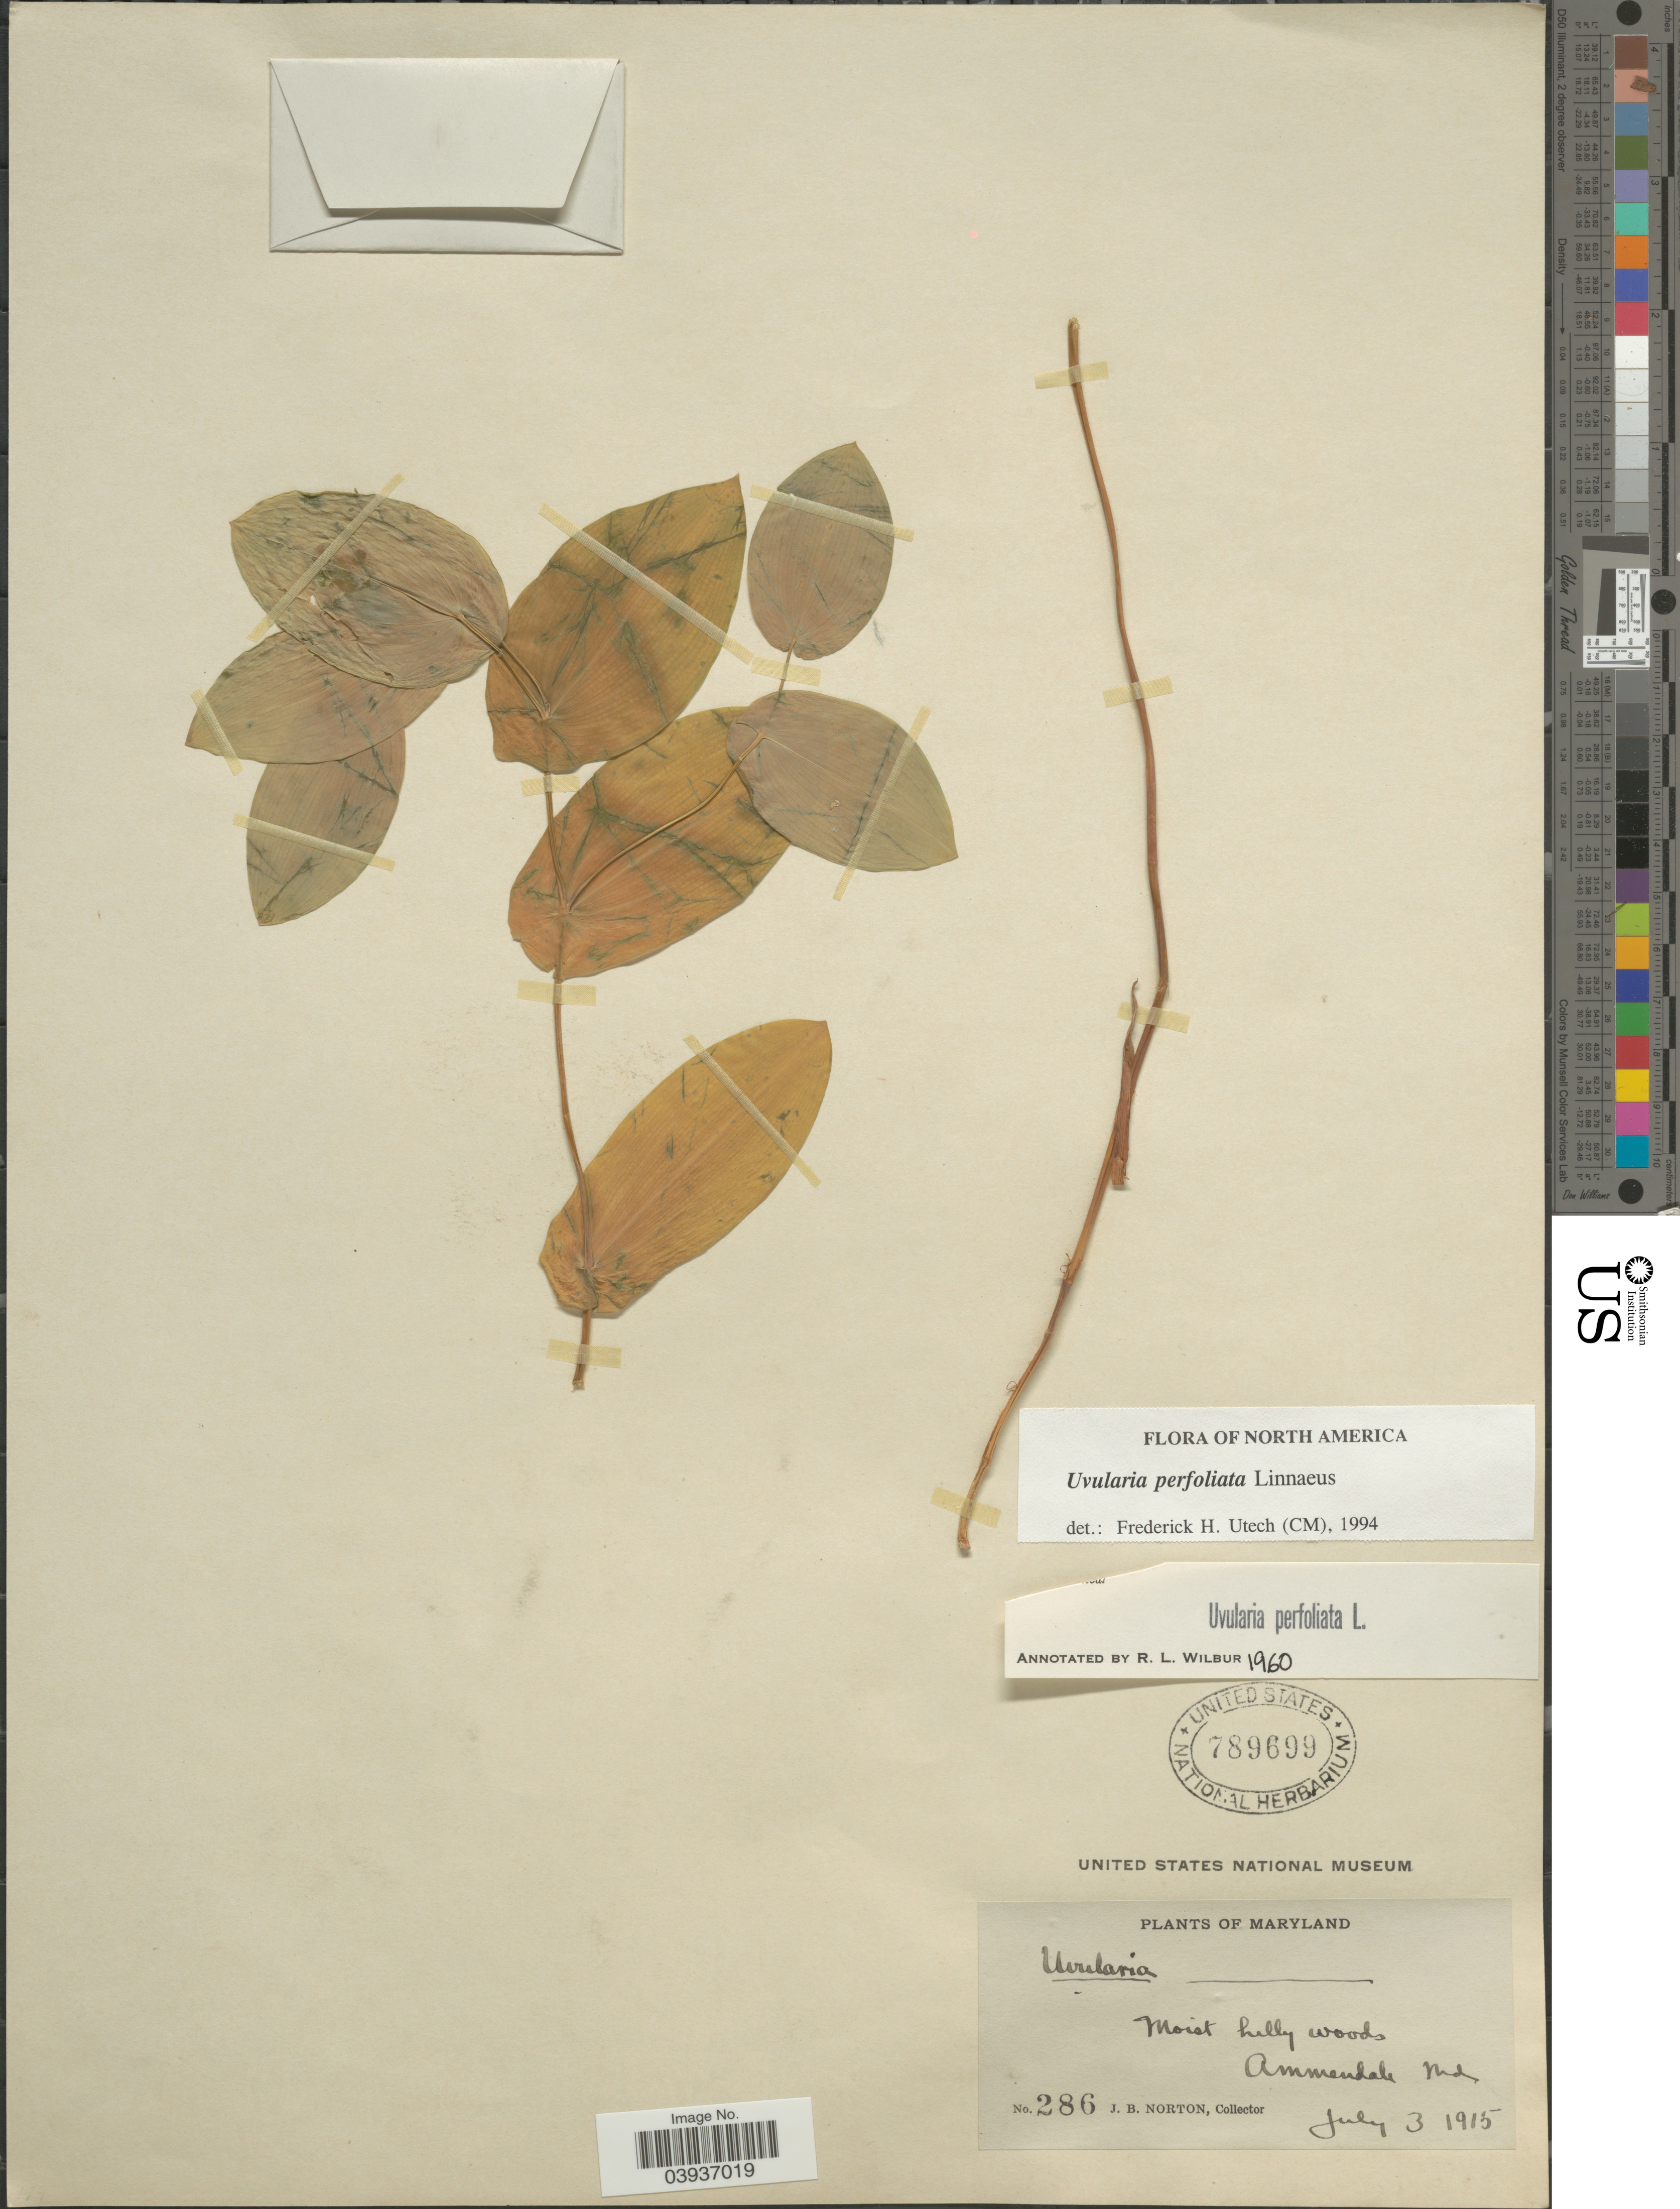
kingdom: Plantae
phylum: Tracheophyta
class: Liliopsida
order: Liliales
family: Colchicaceae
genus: Uvularia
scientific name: Uvularia perfoliata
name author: L.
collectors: J. B. Norton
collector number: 286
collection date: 1915-07-03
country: United States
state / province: Maryland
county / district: Prince George's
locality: Ammendale.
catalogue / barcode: US 789699